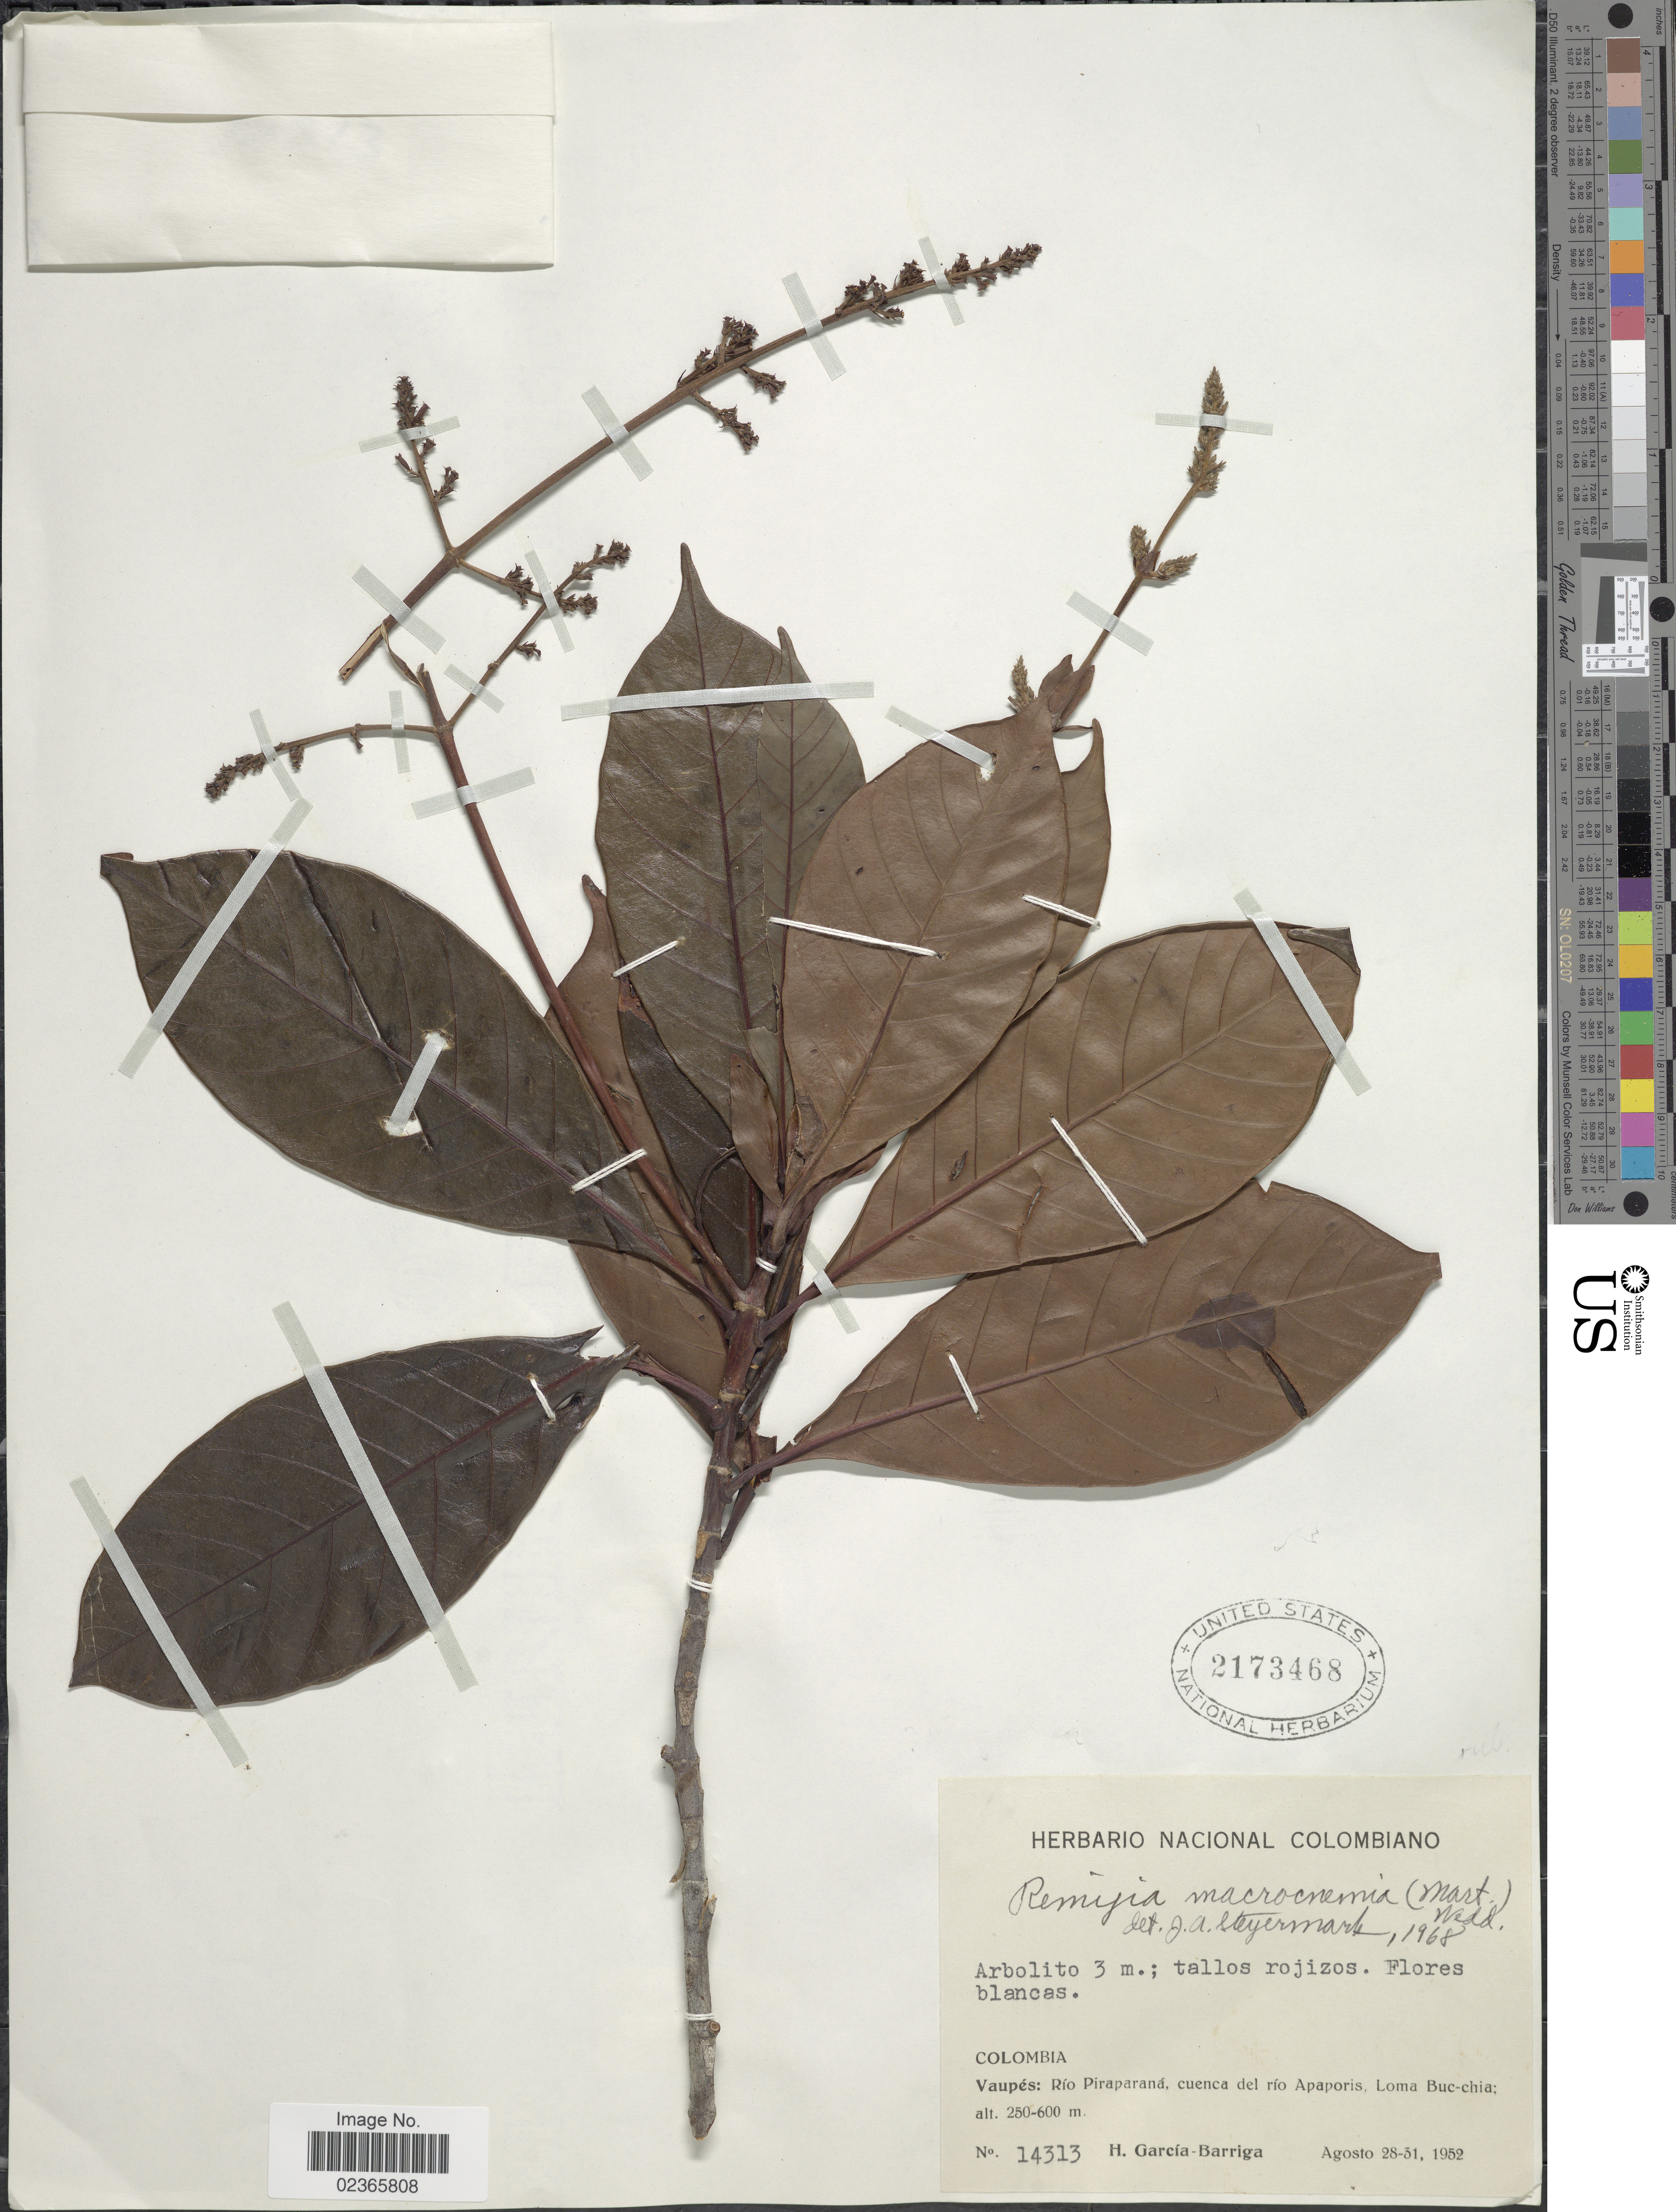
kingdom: Plantae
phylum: Tracheophyta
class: Magnoliopsida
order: Gentianales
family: Rubiaceae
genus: Remijia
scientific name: Remijia macrocnemia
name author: (Mart.) Wedd.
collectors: H. García Barriga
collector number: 14313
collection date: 1952-08-28/1952-08-31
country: Colombia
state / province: Vaupés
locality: Rio Piraparana, cuenca del rio Apaporis, Loma Buc-chia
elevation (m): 250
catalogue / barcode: US 2173468